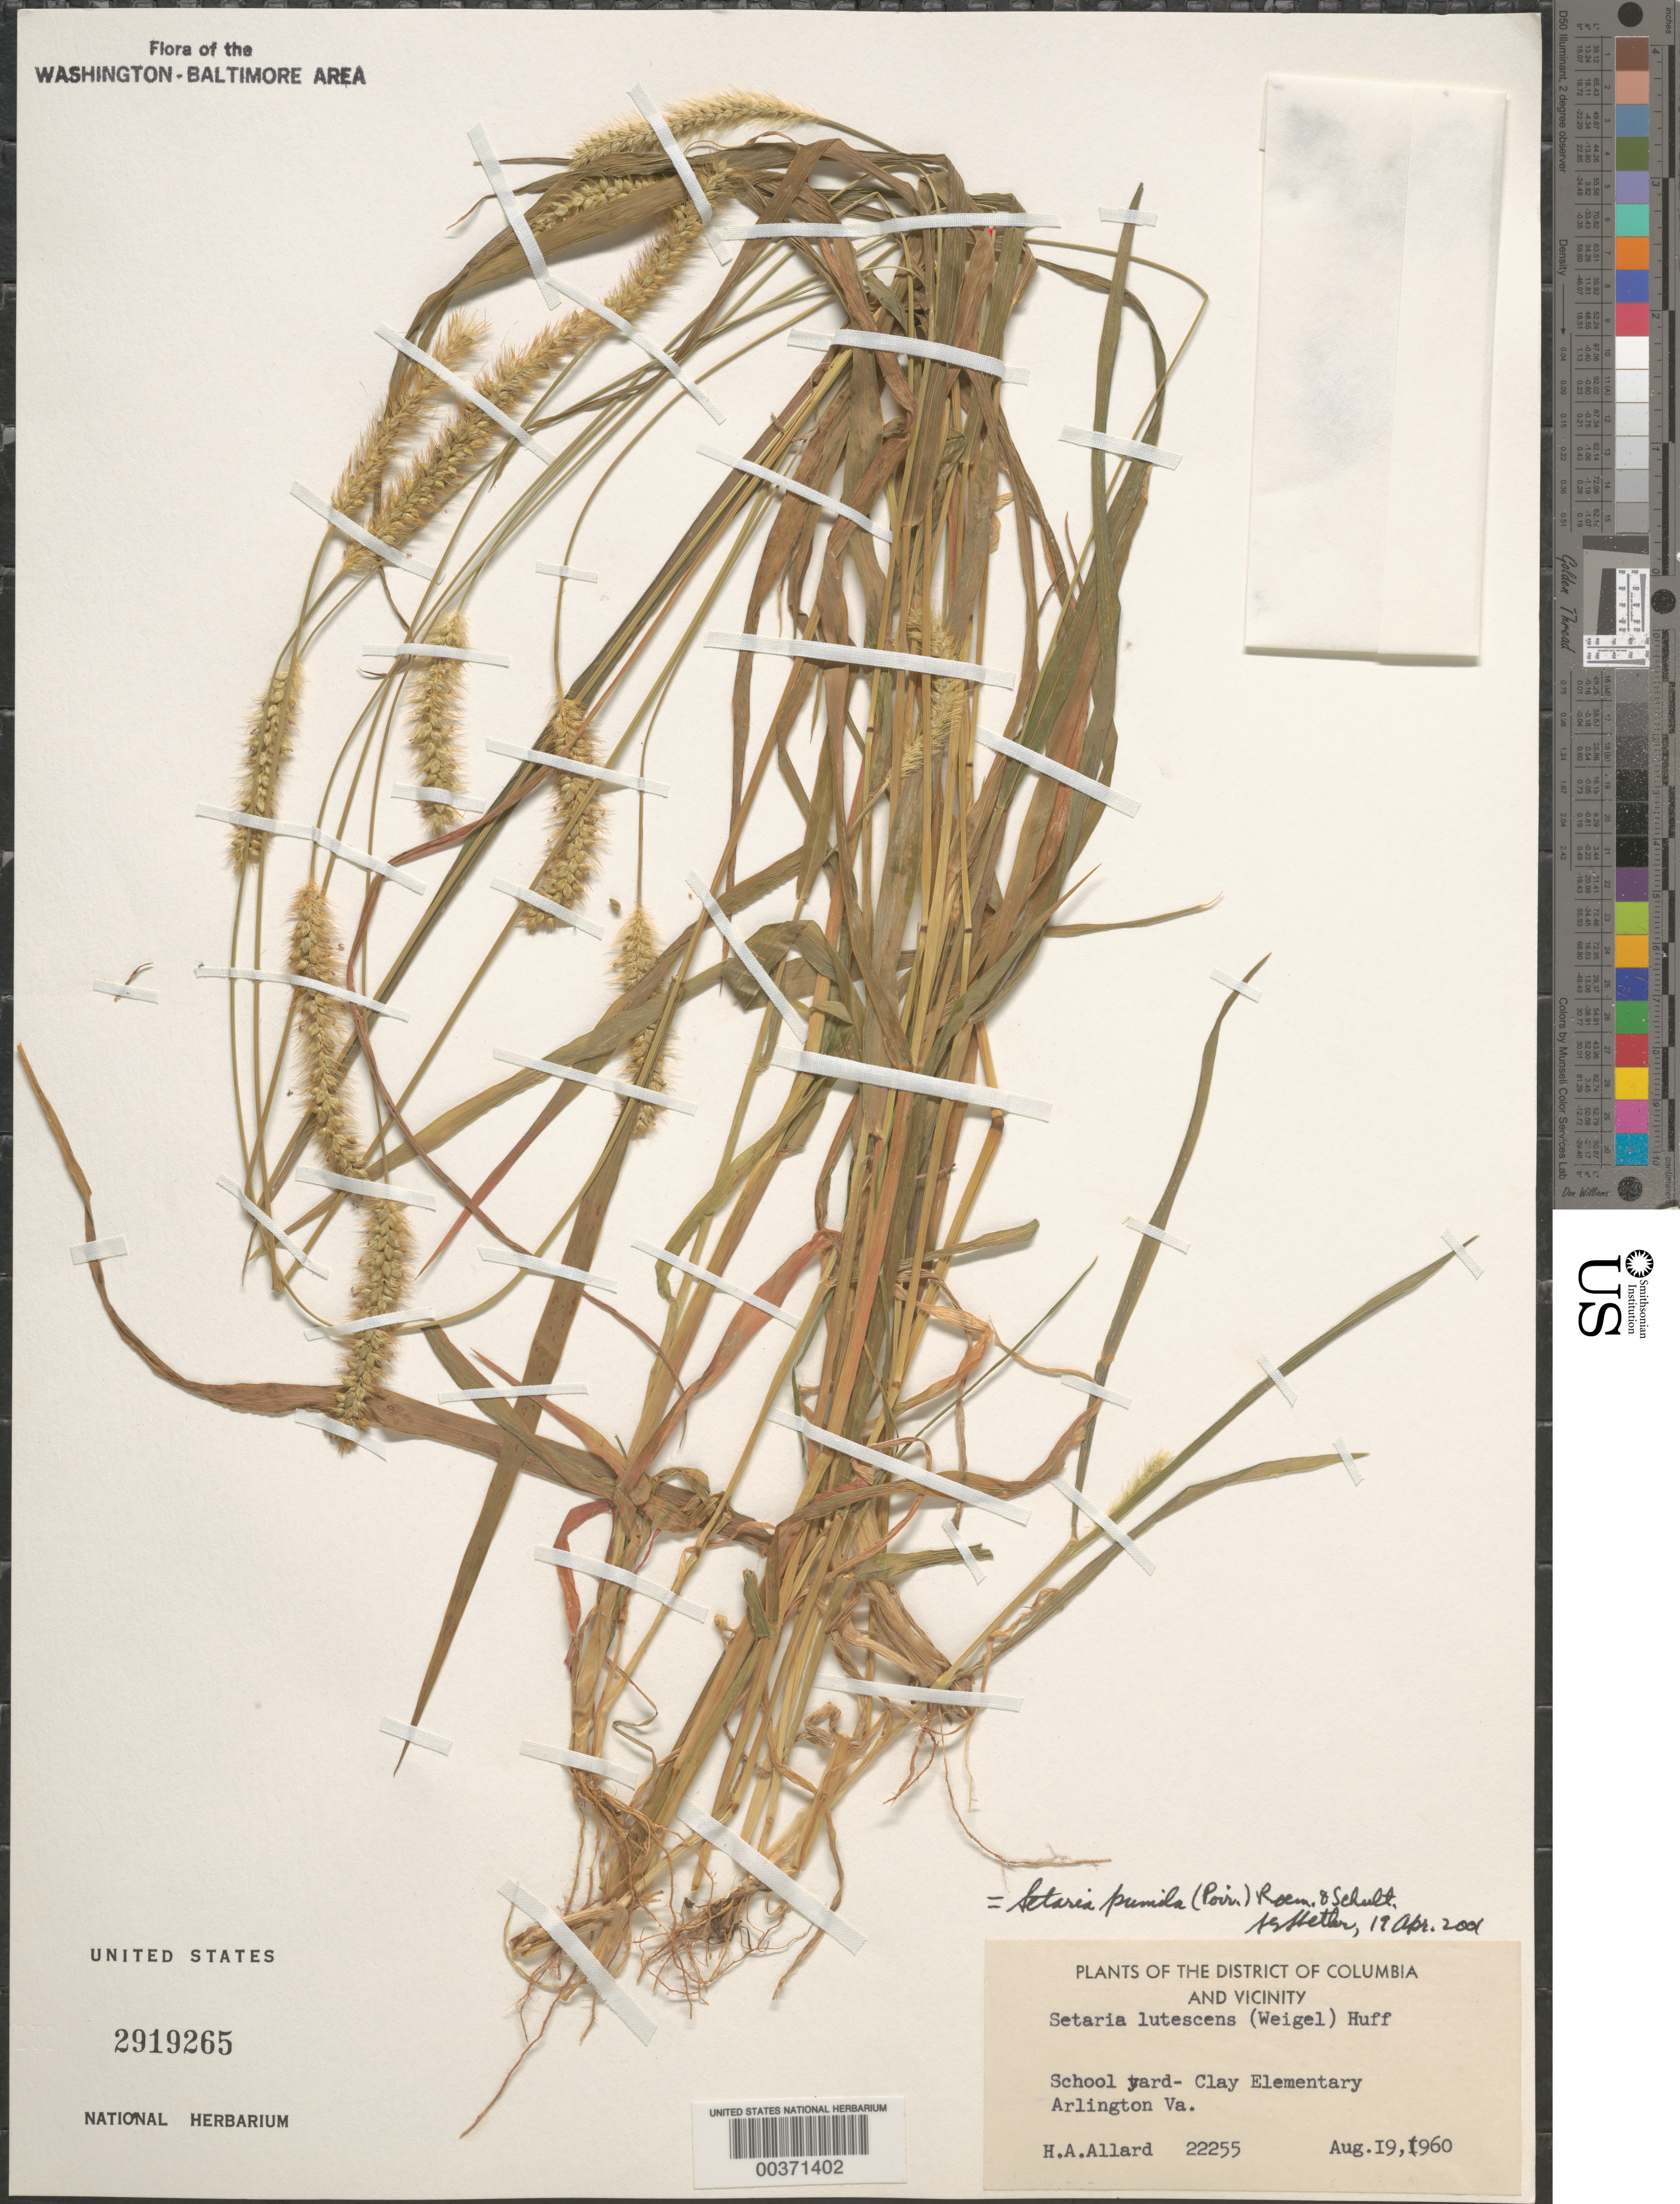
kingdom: Plantae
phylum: Tracheophyta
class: Liliopsida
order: Poales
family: Poaceae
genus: Setaria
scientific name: Setaria pumila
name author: (Poir.) Roem. & Schult.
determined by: Shetler, Stanwyn G., (US), NMNH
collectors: H. A. Allard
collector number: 22255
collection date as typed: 19 Aug 1960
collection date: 1960-08-19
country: United States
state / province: Virginia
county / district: Arlington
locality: Arlington, Clay Elementary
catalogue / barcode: US 2919265